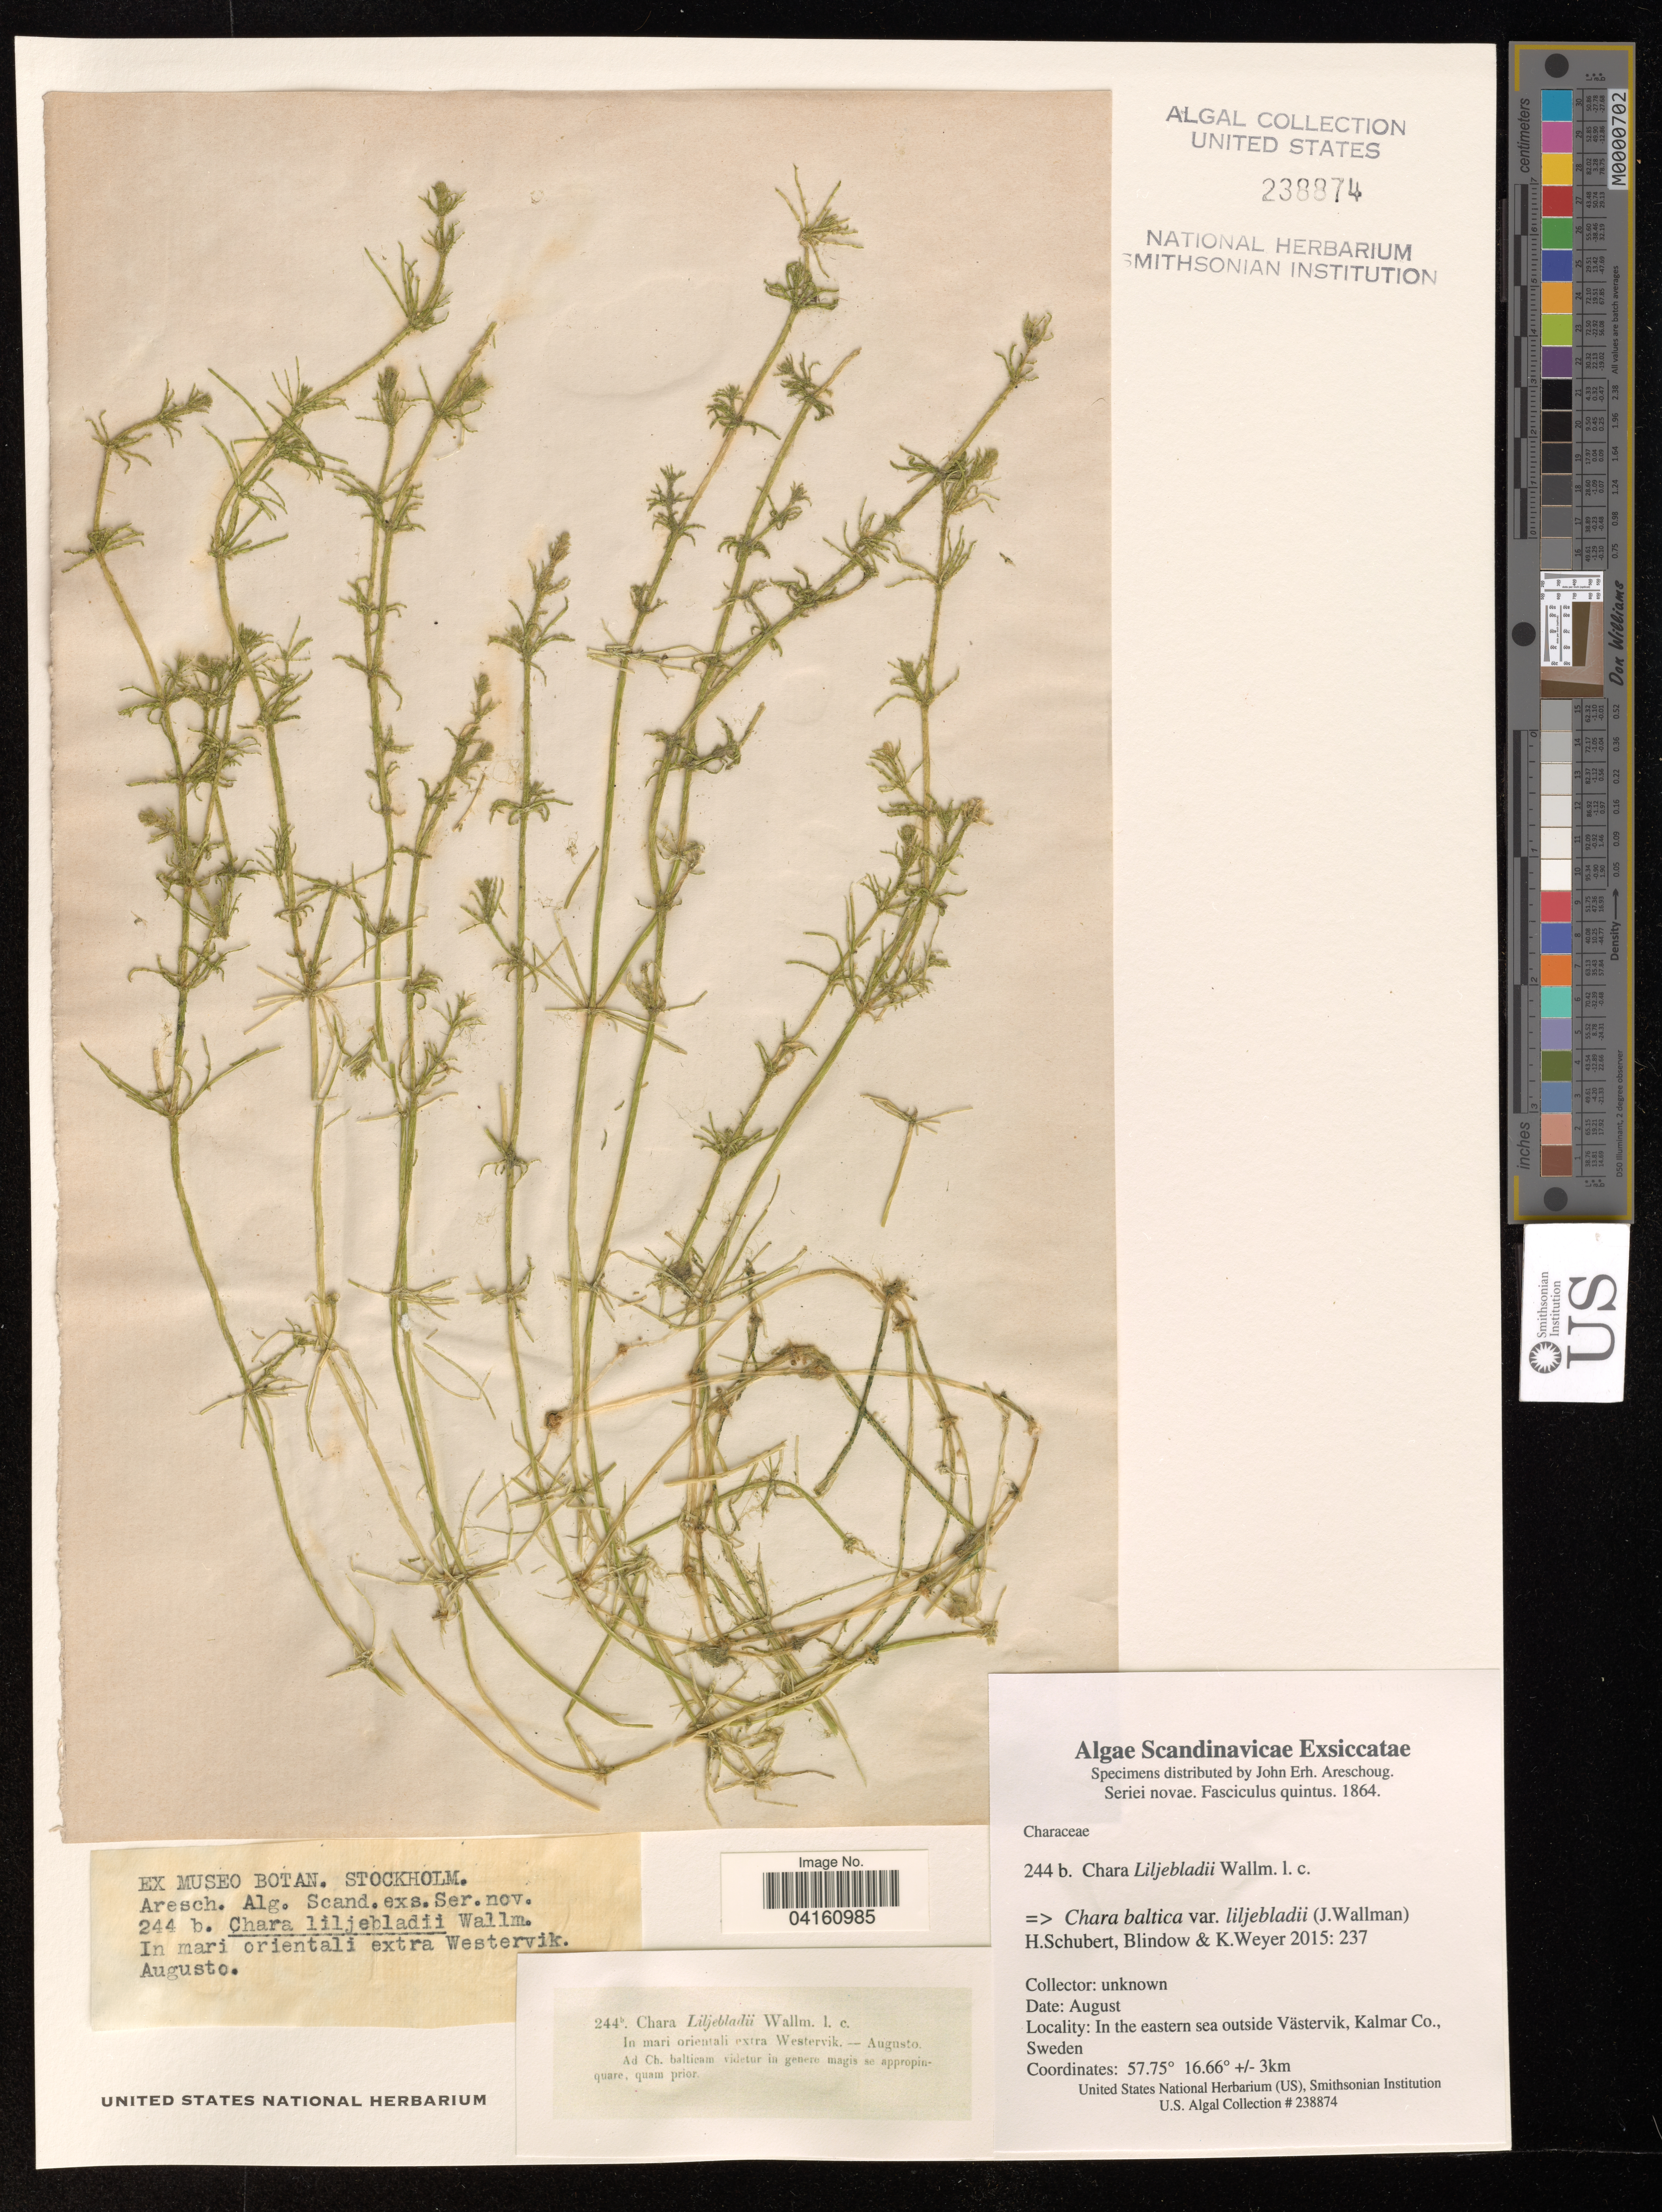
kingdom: Plantae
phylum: Charophyta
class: Charophyceae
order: Charales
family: Characeae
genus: Chara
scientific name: Chara baltica f. liljebladii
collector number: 244 b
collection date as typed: Aug 1864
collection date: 1864-08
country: Sweden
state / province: Kalmar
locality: In eastern sea outside Vastervik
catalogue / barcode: US 238874